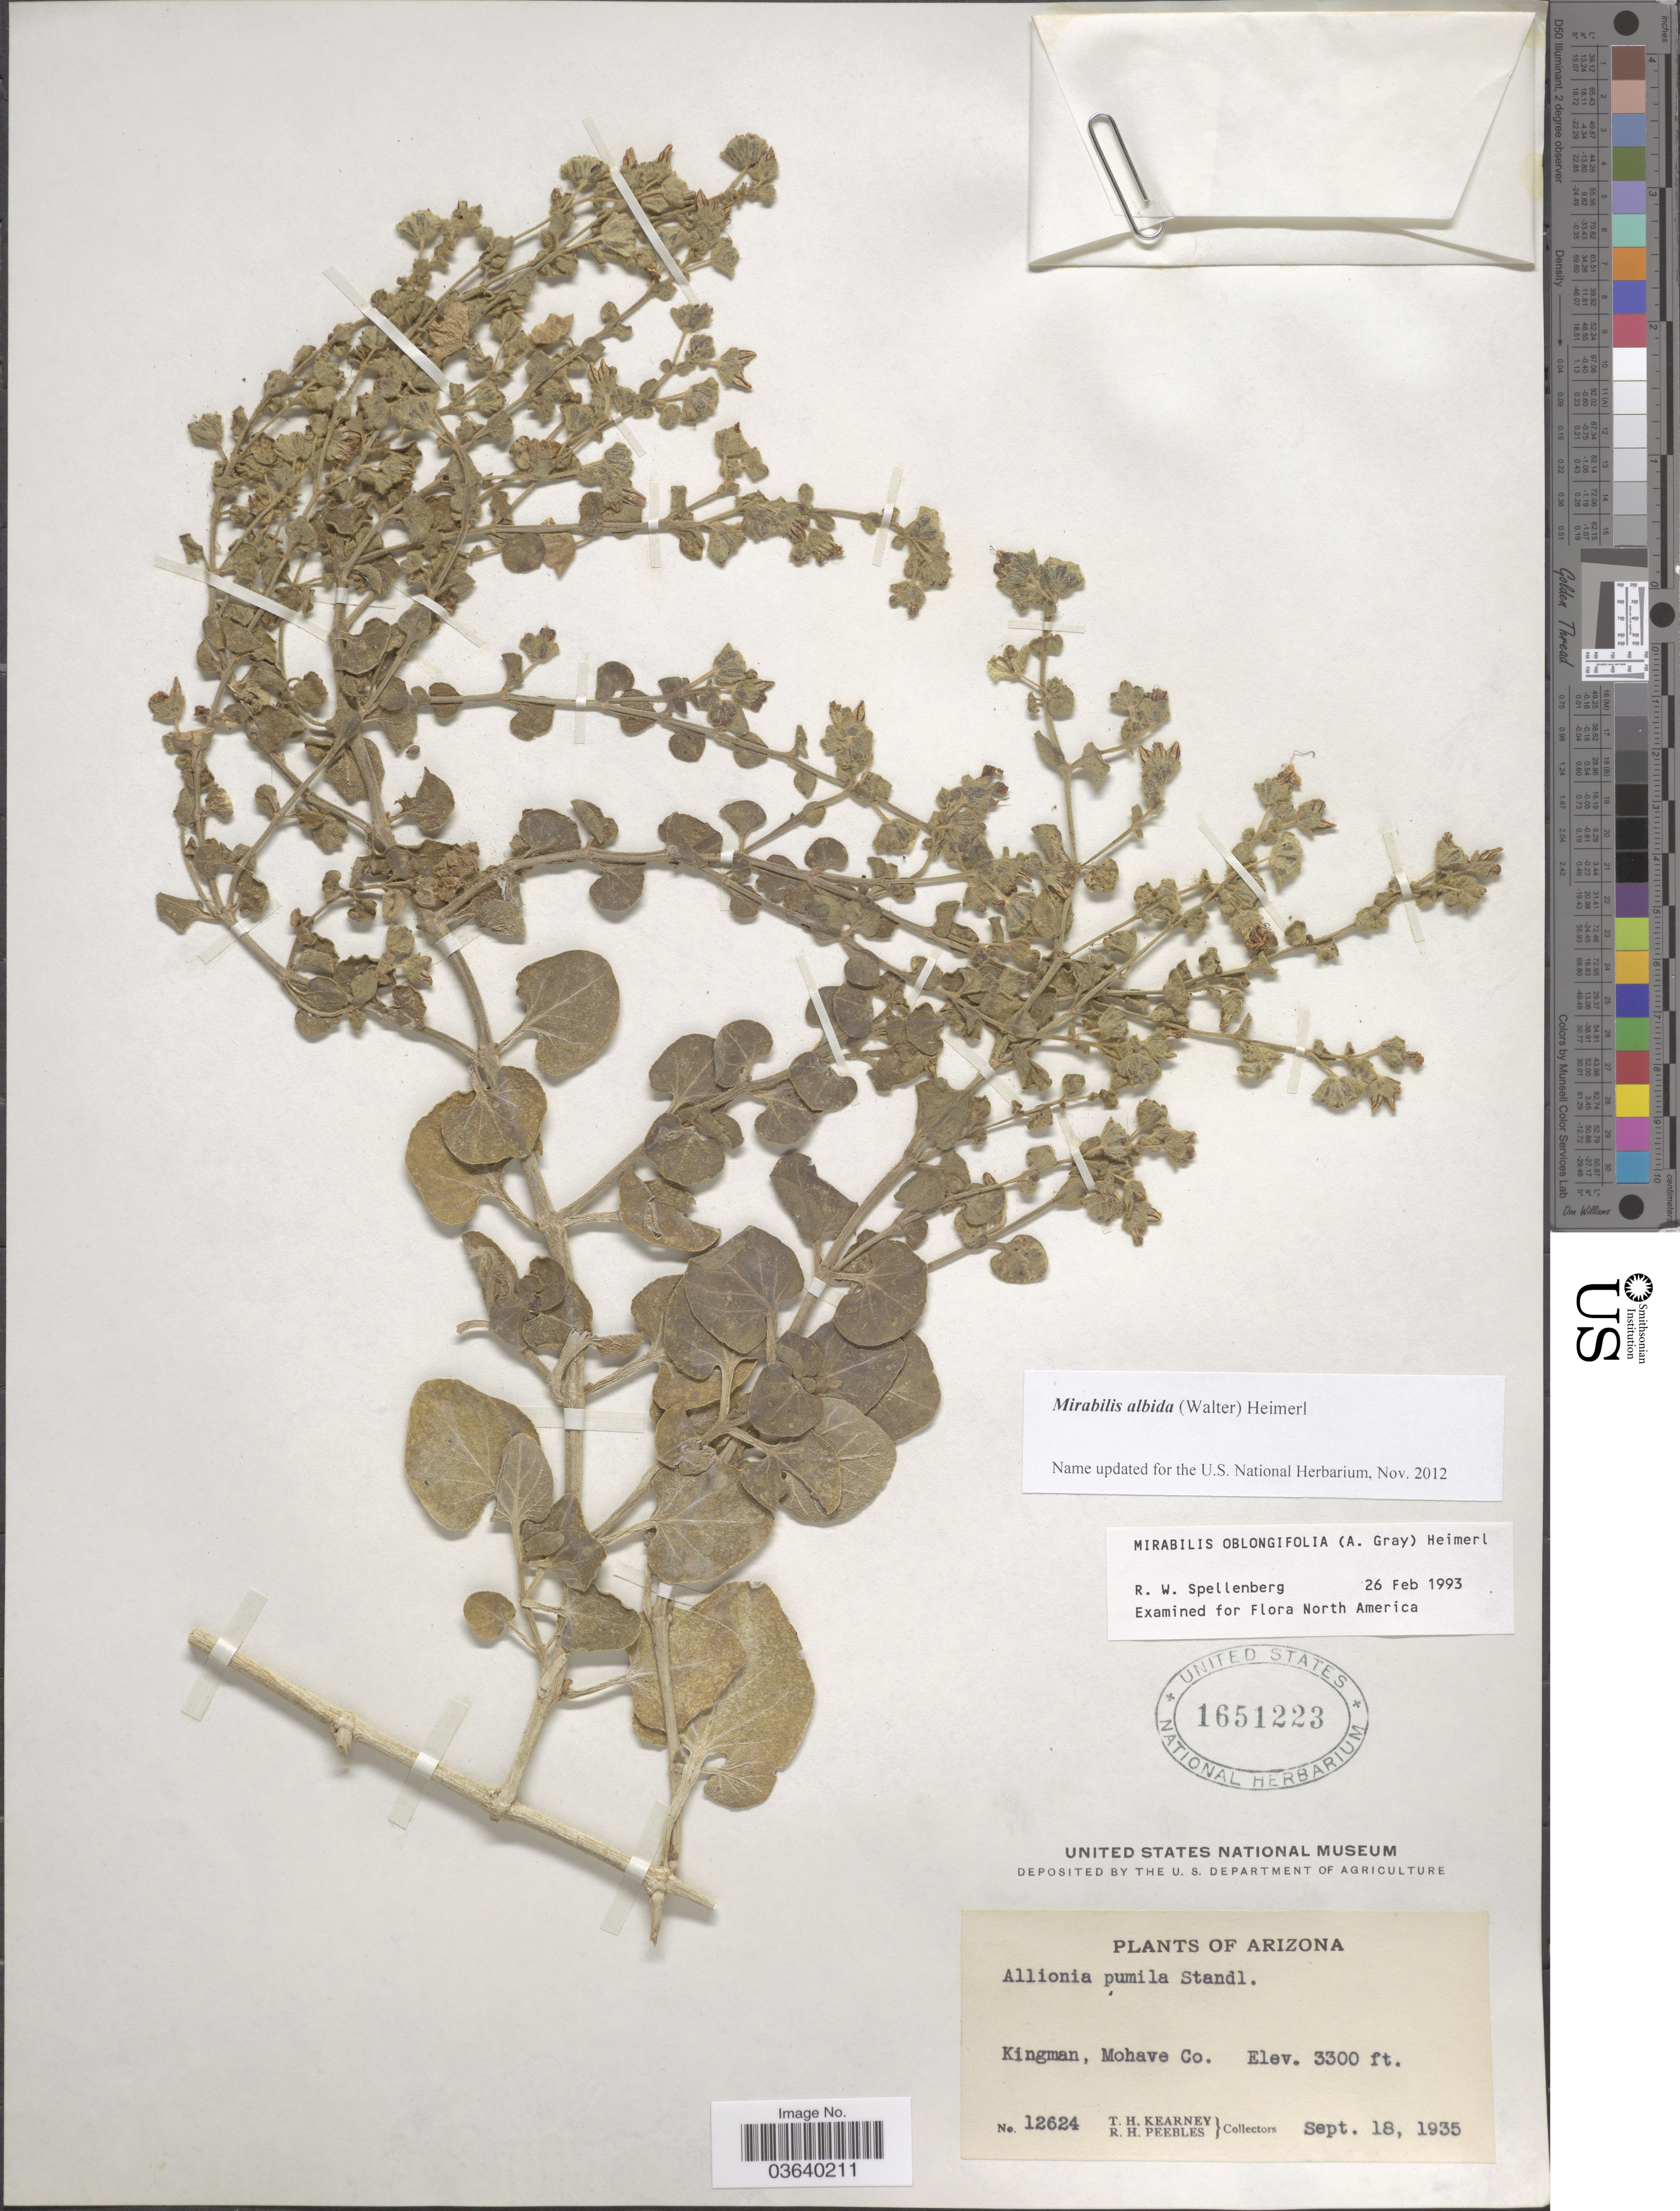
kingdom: Plantae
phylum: Tracheophyta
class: Magnoliopsida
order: Caryophyllales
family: Nyctaginaceae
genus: Mirabilis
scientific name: Mirabilis albida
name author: (Walter) Heimerl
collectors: T. H. Kearney & R. H. Peebles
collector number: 12624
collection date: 1935-09-18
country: United States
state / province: Arizona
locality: Kingman, Mohave Co.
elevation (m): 1006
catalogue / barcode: US 1651223